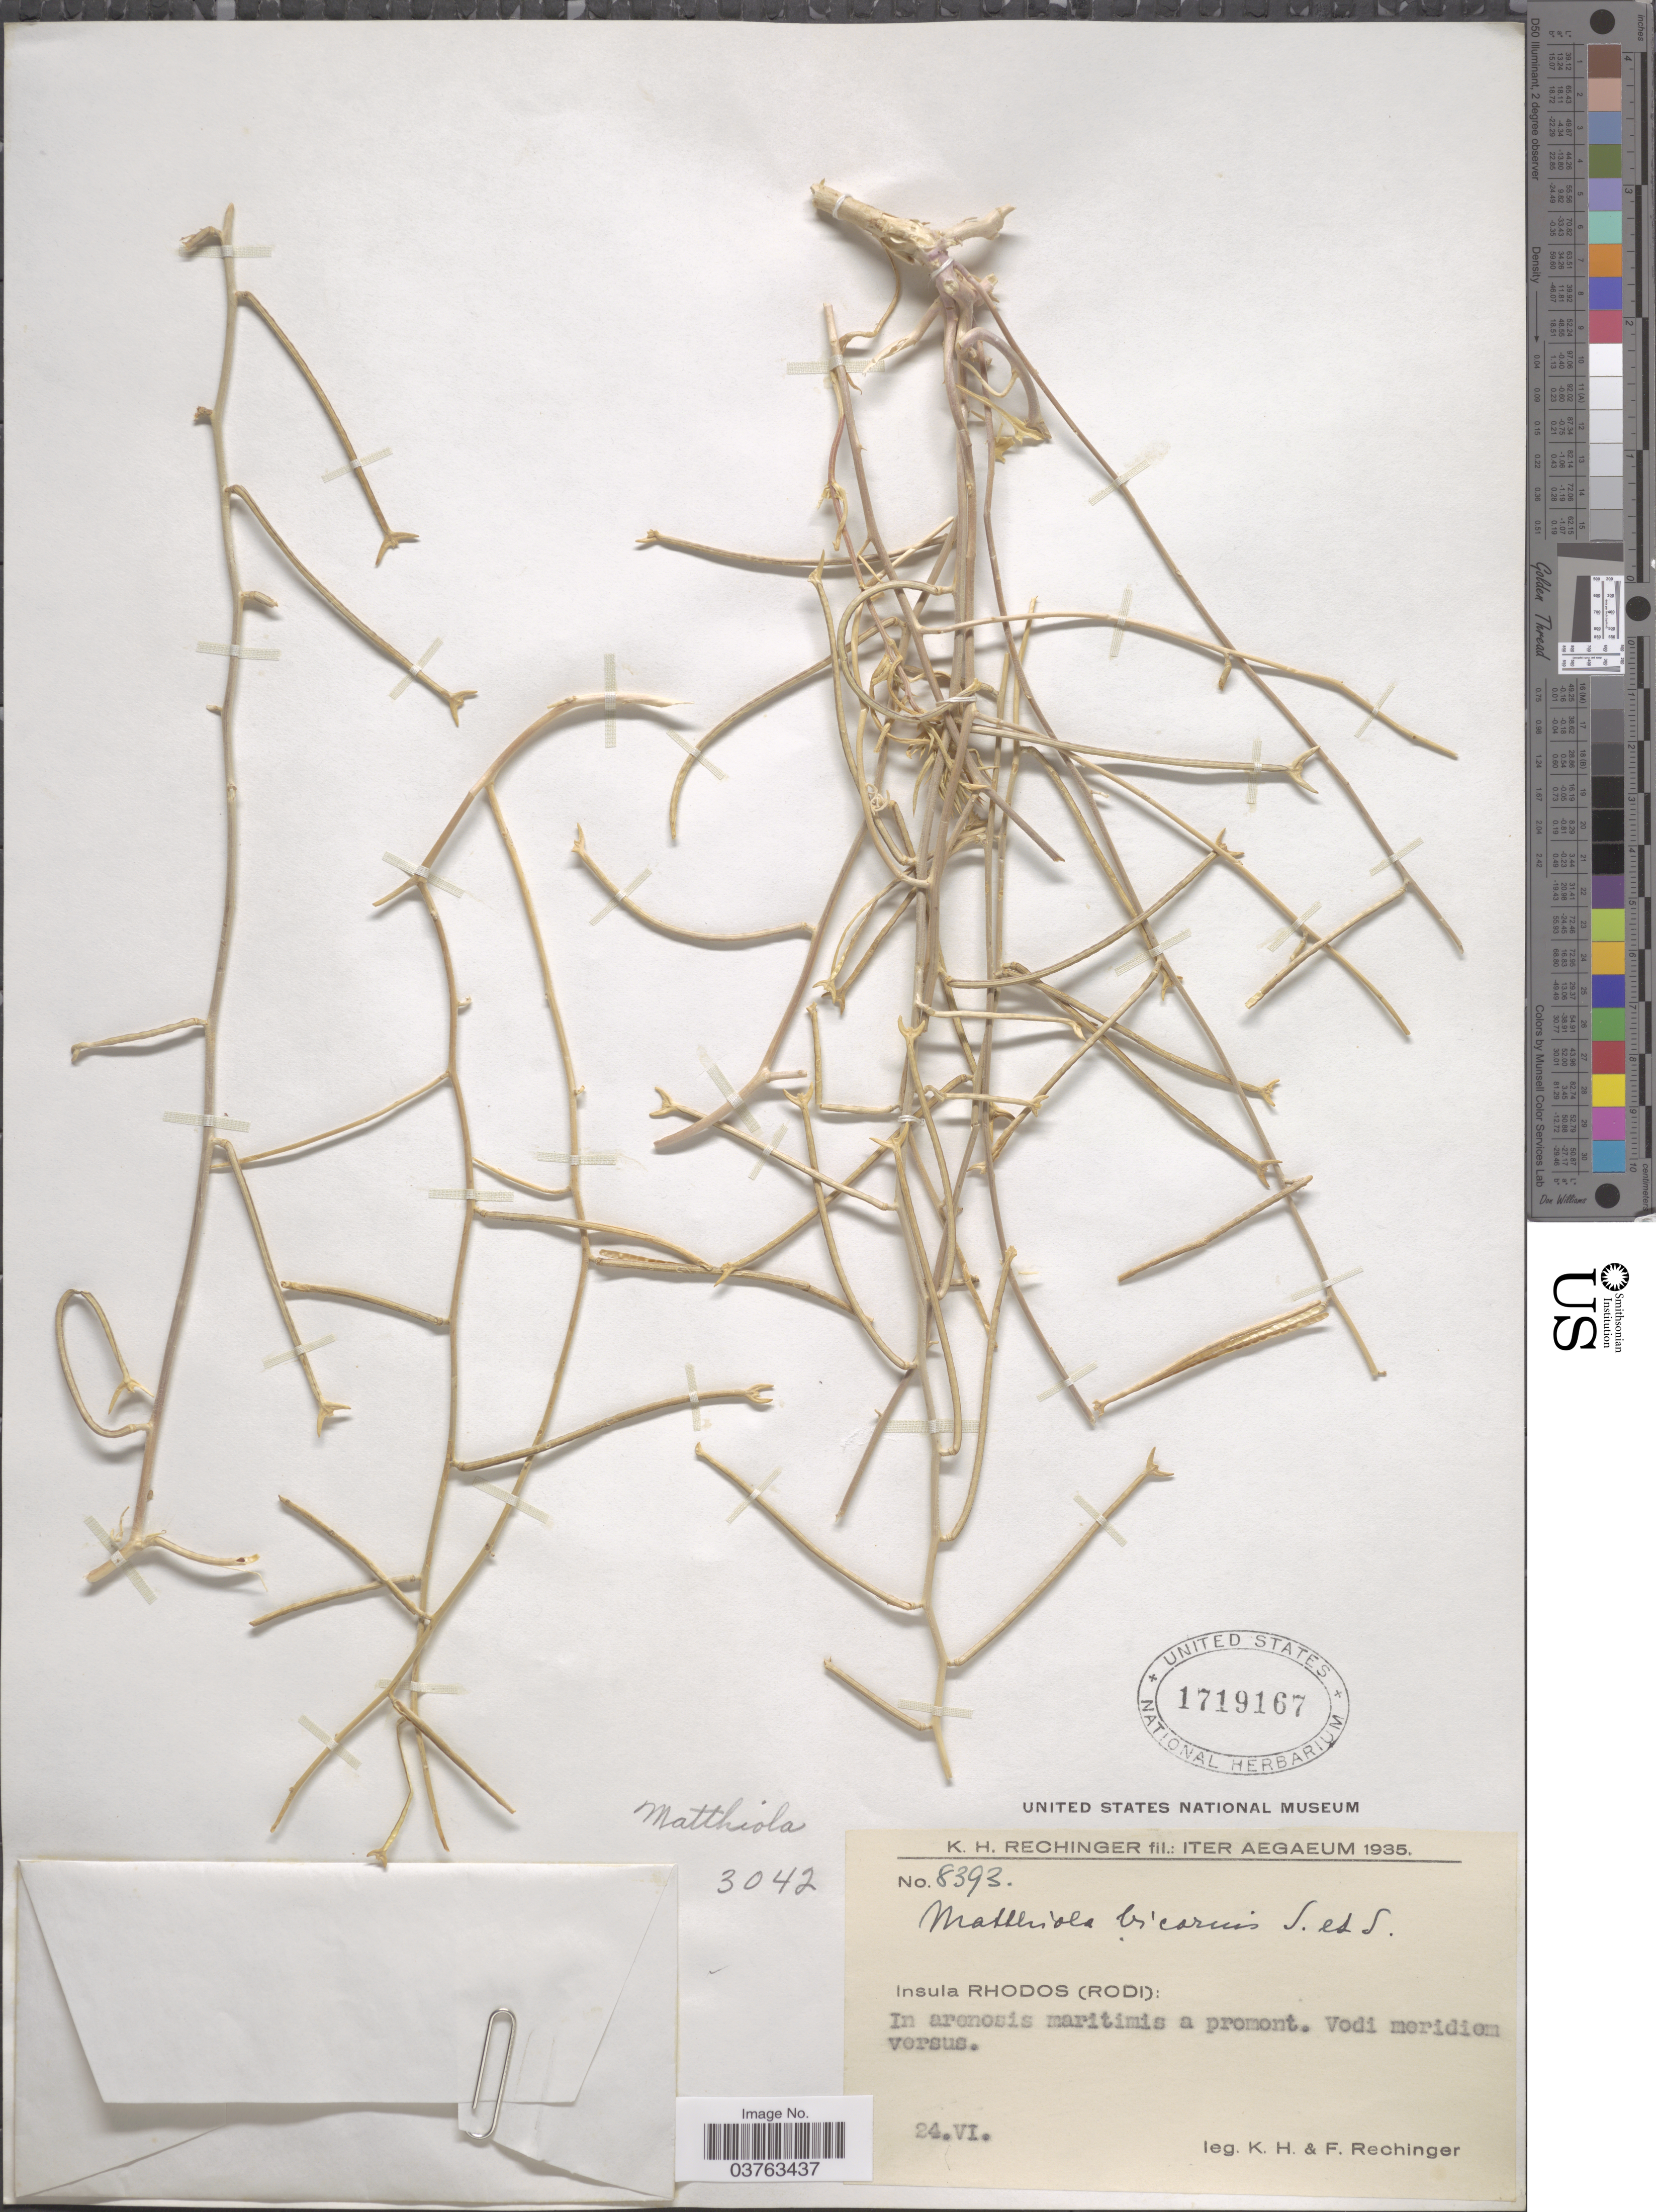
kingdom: Plantae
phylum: Tracheophyta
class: Magnoliopsida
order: Brassicales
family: Brassicaceae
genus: Matthiola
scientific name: Matthiola bicornis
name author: (Sm.) DC.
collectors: K. H. Rechinger & F. Rechinger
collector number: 8393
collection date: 1935-06-24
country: Greece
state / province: South Aegean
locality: Iter Aegæum. Insula Rhodos (Rodi): In arenosis maritimis a promont. Vodi meridiem versus.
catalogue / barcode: US 1719167